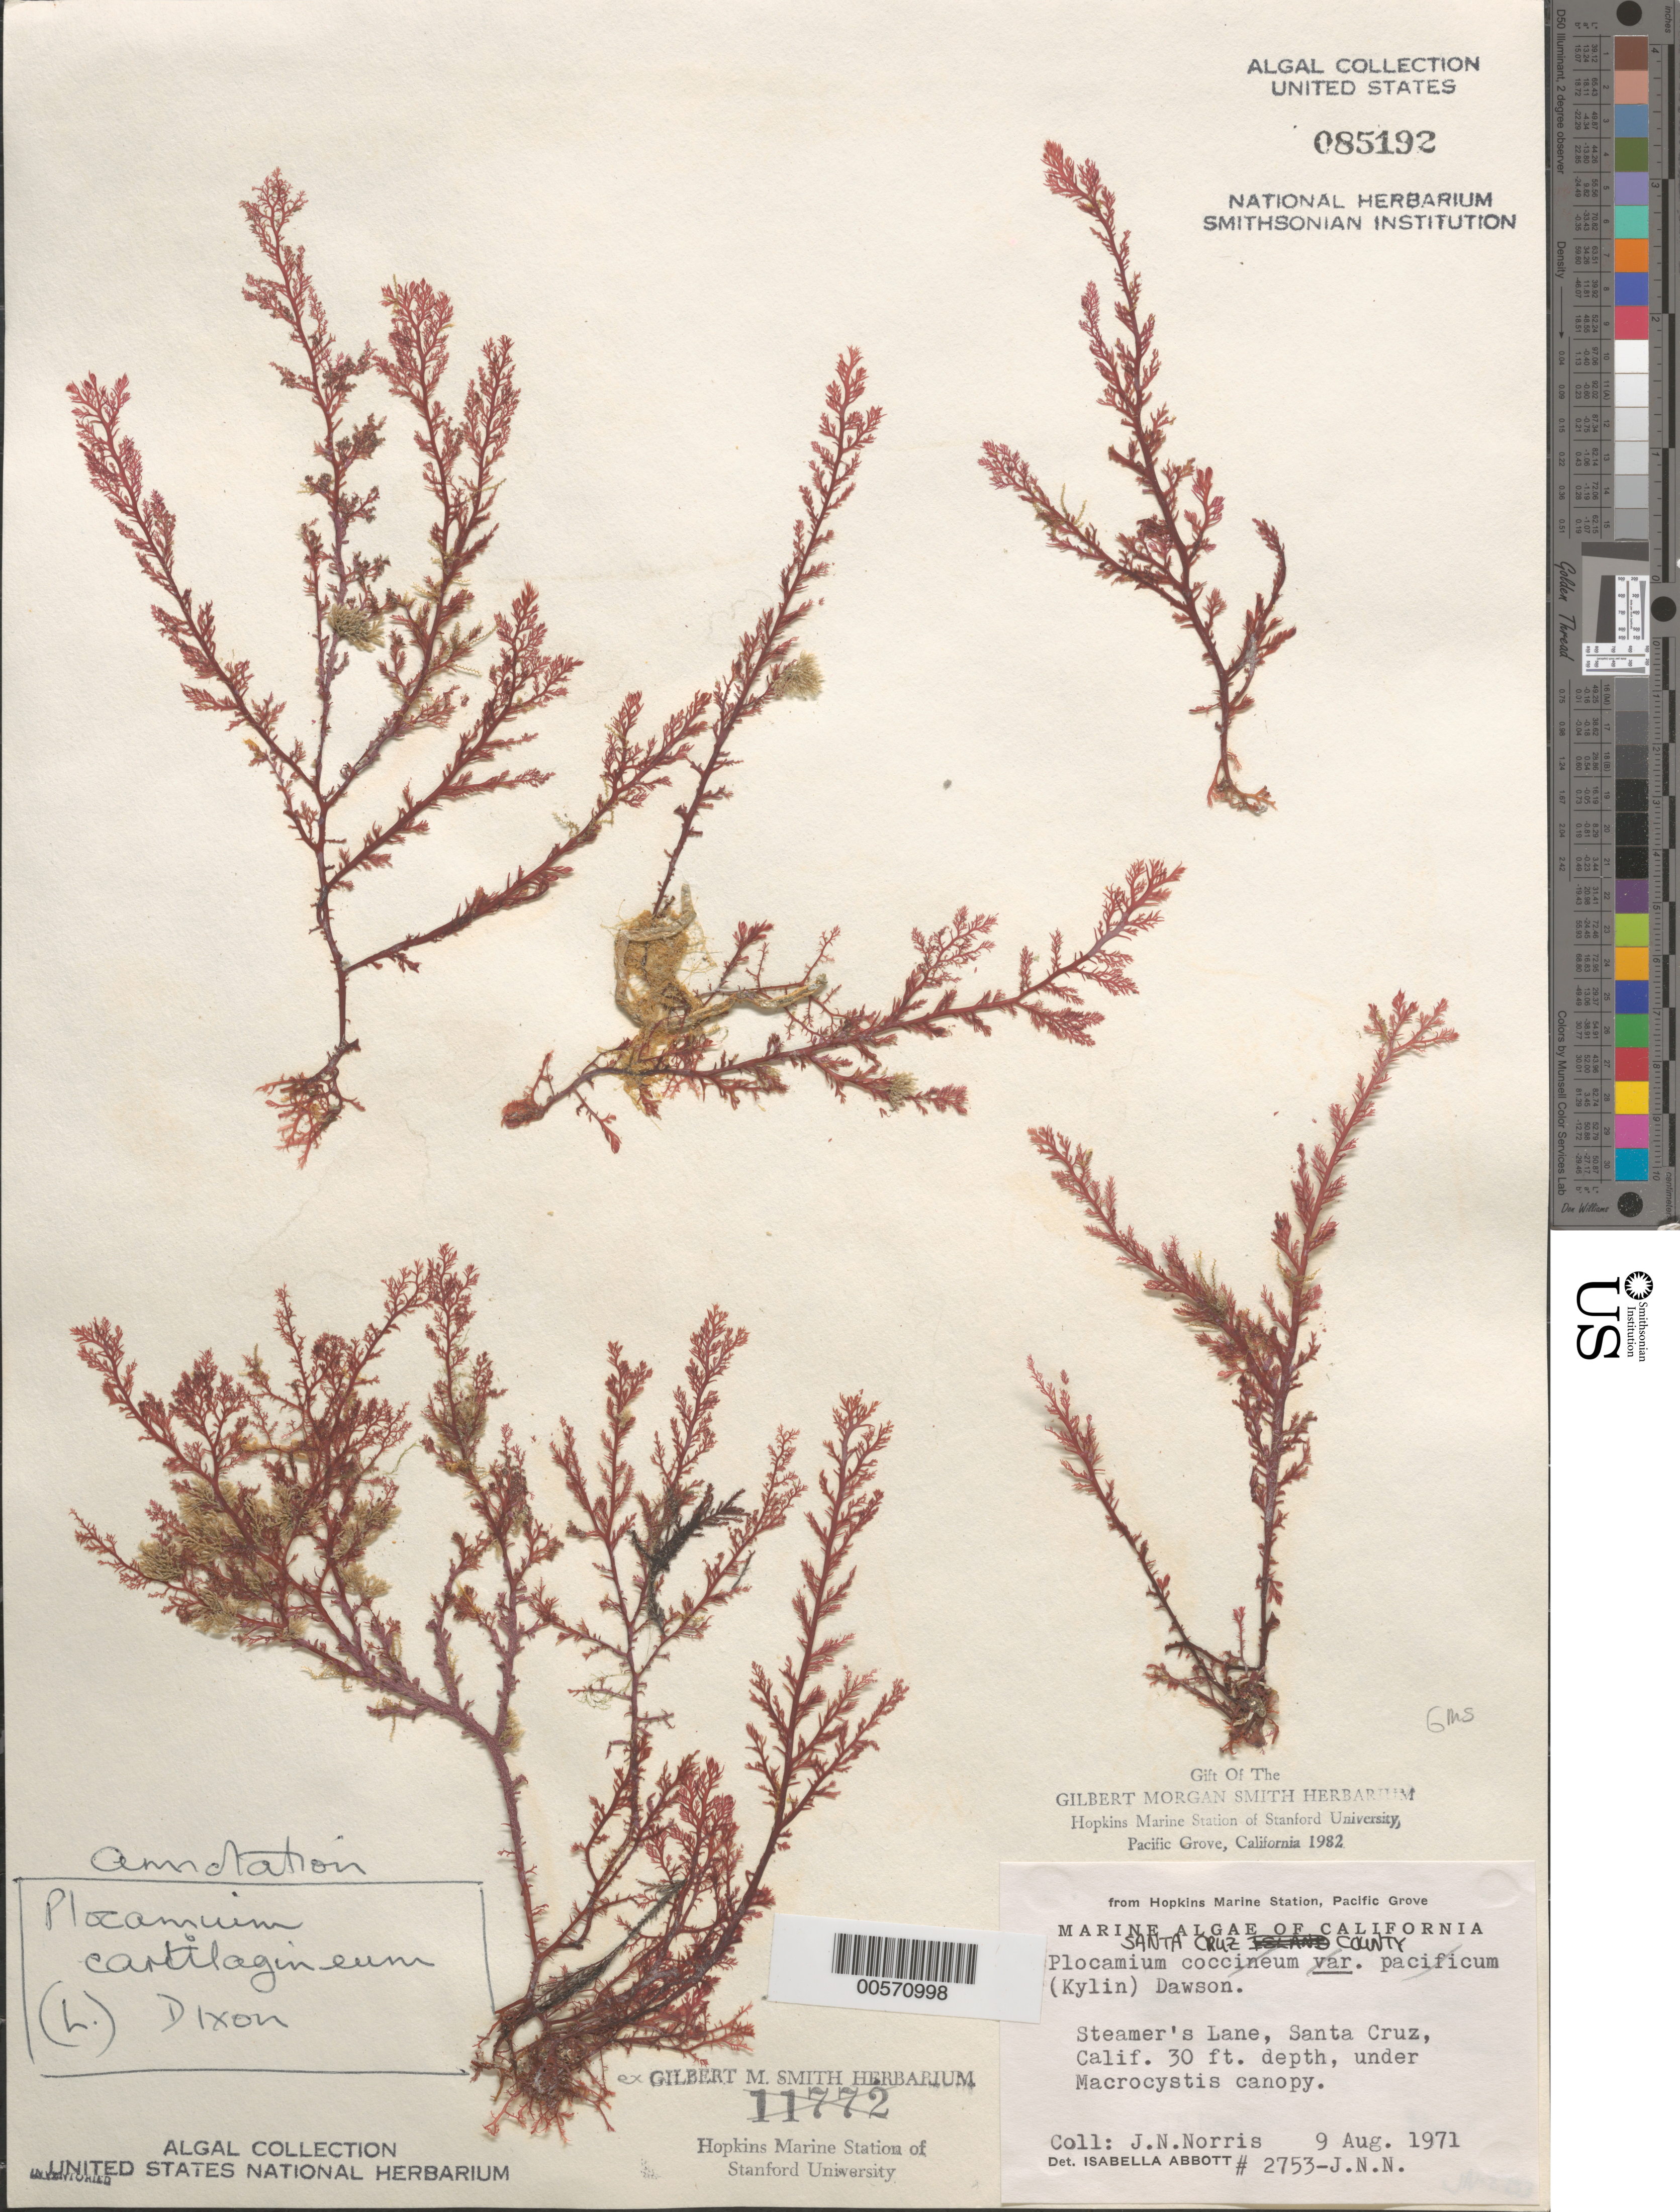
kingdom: Plantae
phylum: Rhodophyta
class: Florideophyceae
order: Plocamiales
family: Plocamiaceae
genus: Plocamium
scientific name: Plocamium cartilagineum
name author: (L.) P.S. Dixon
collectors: J. N. Norris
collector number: JN-2753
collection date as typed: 09 Aug 1971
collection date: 1971-08-09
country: United States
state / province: California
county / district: Santa Cruz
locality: Steamer's Lane, Santa Cruz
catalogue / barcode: US 85192